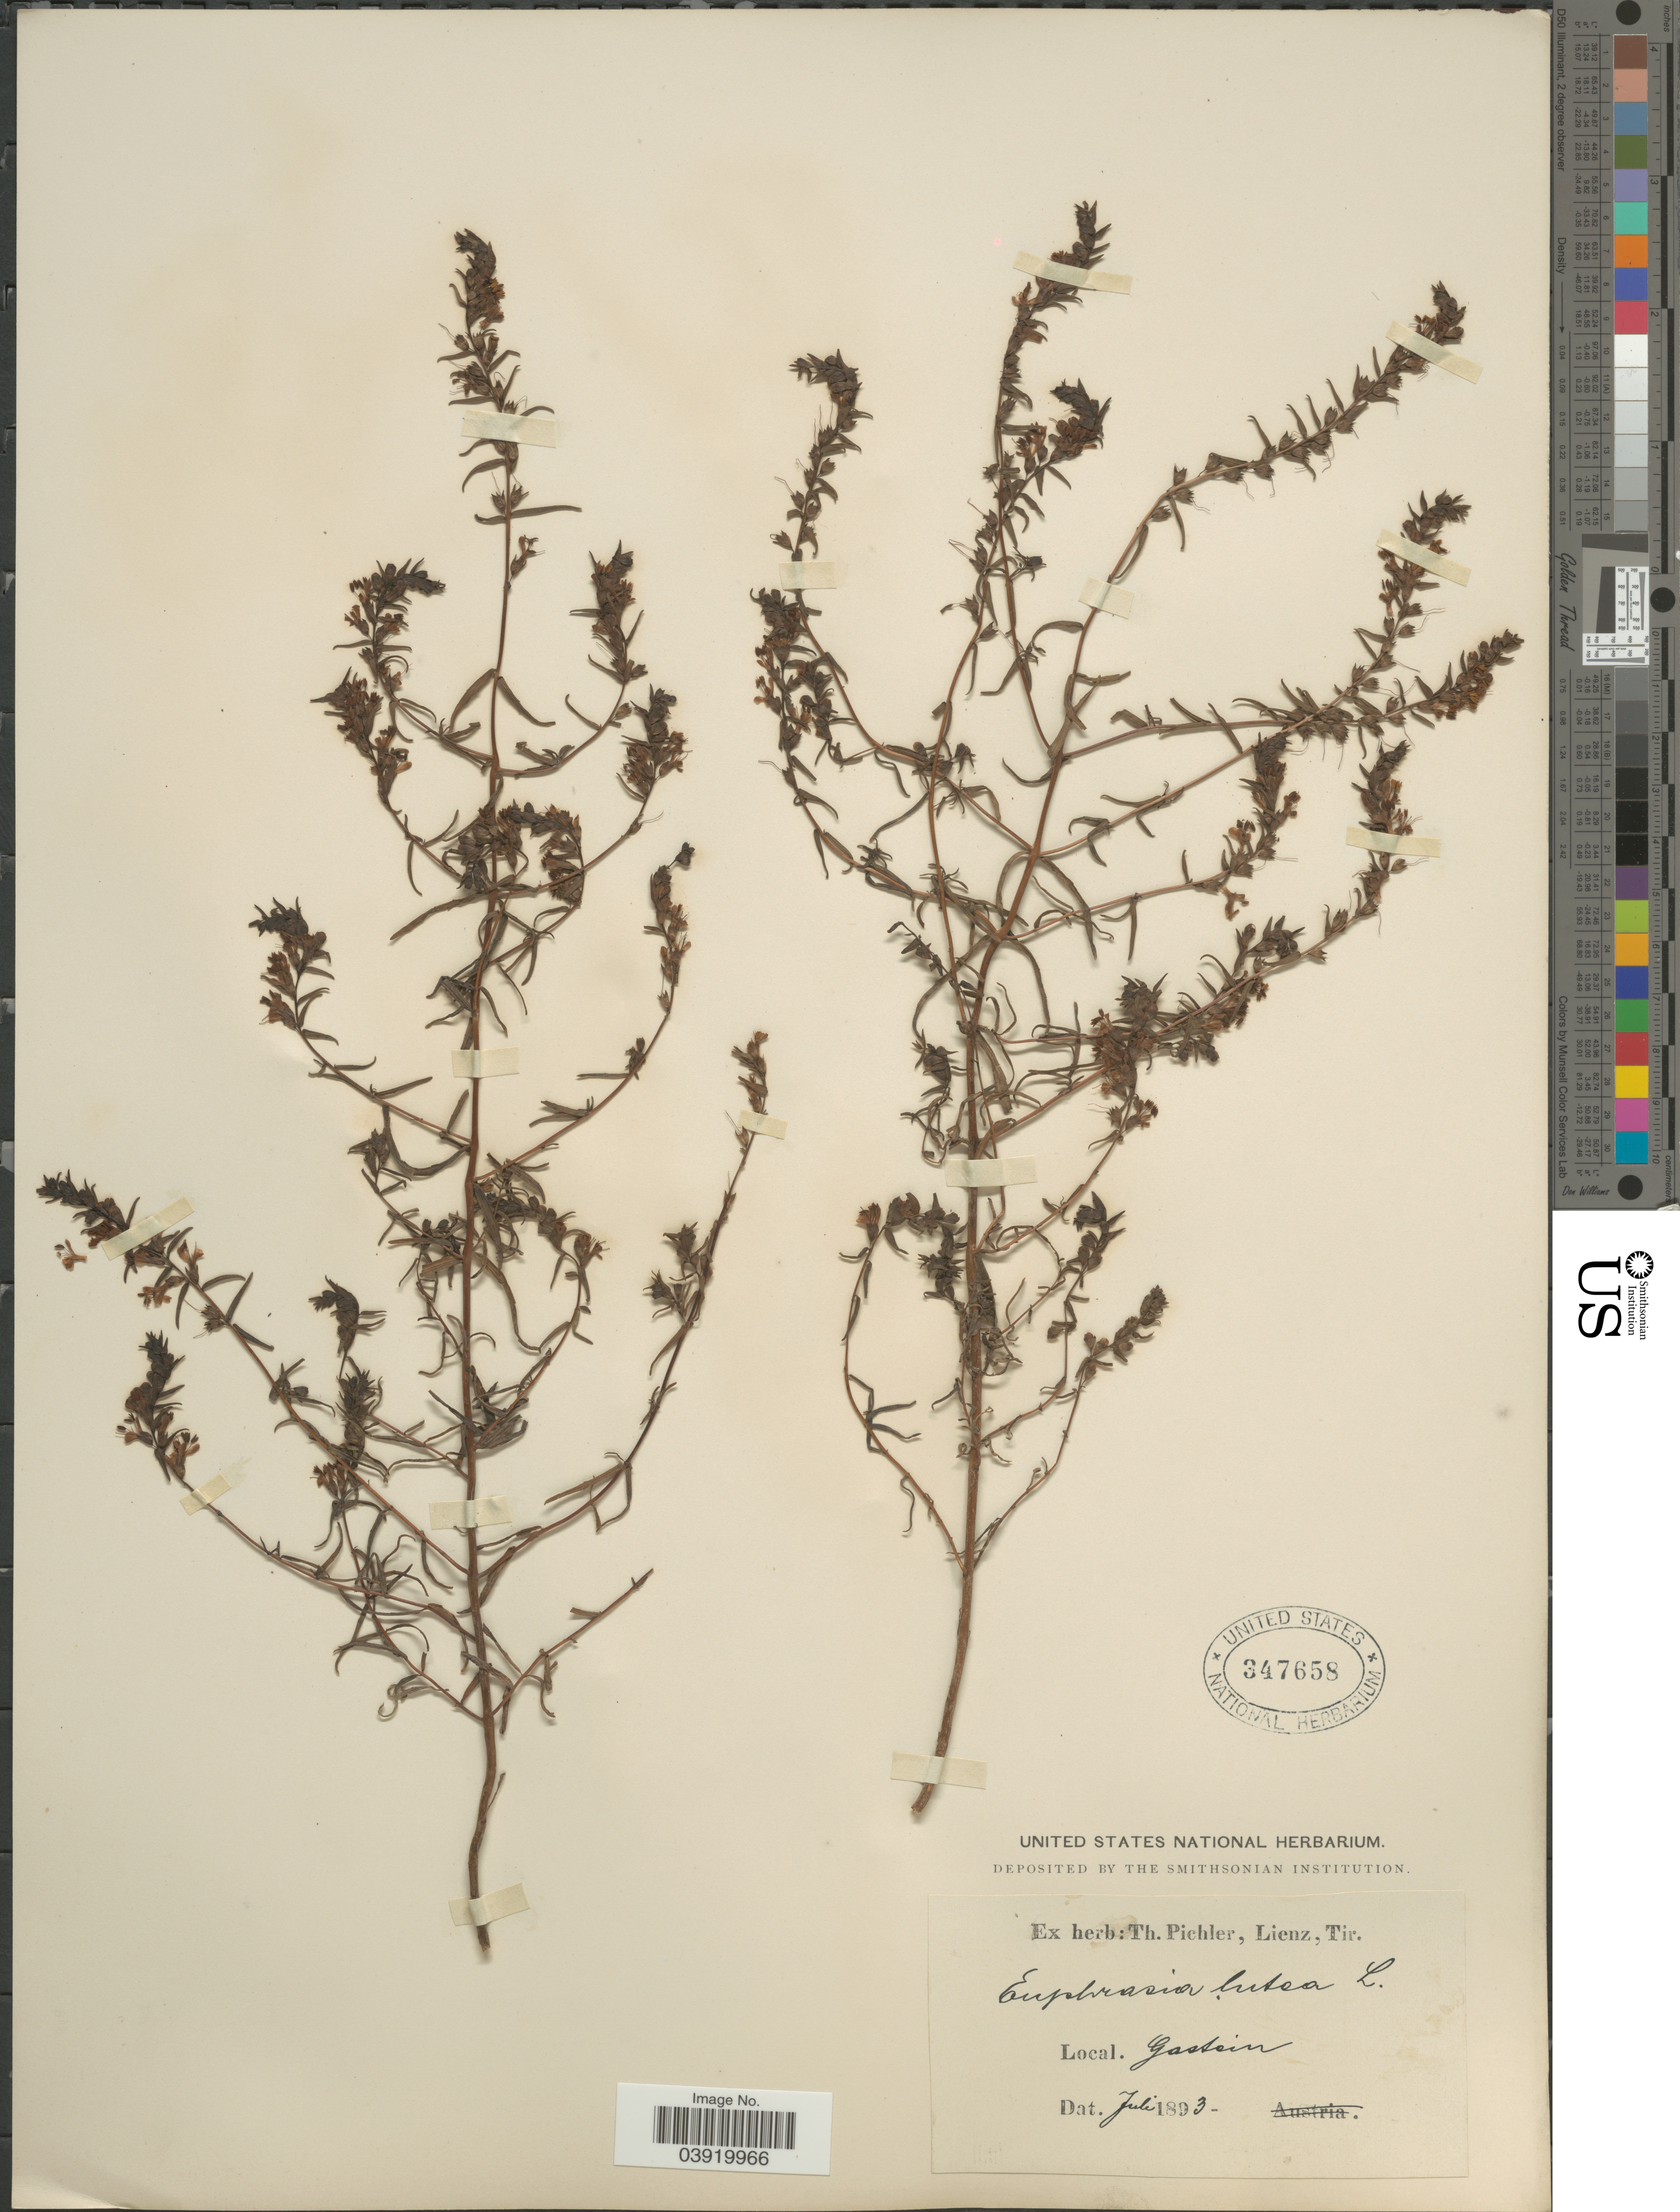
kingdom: Plantae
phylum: Tracheophyta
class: Magnoliopsida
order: Lamiales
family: Orobanchaceae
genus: Odontites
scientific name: Odontites luteus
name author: (L.) Clairv.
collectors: ex herb. T. Pichler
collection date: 1893-07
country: Austria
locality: Gastein.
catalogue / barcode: US 347658